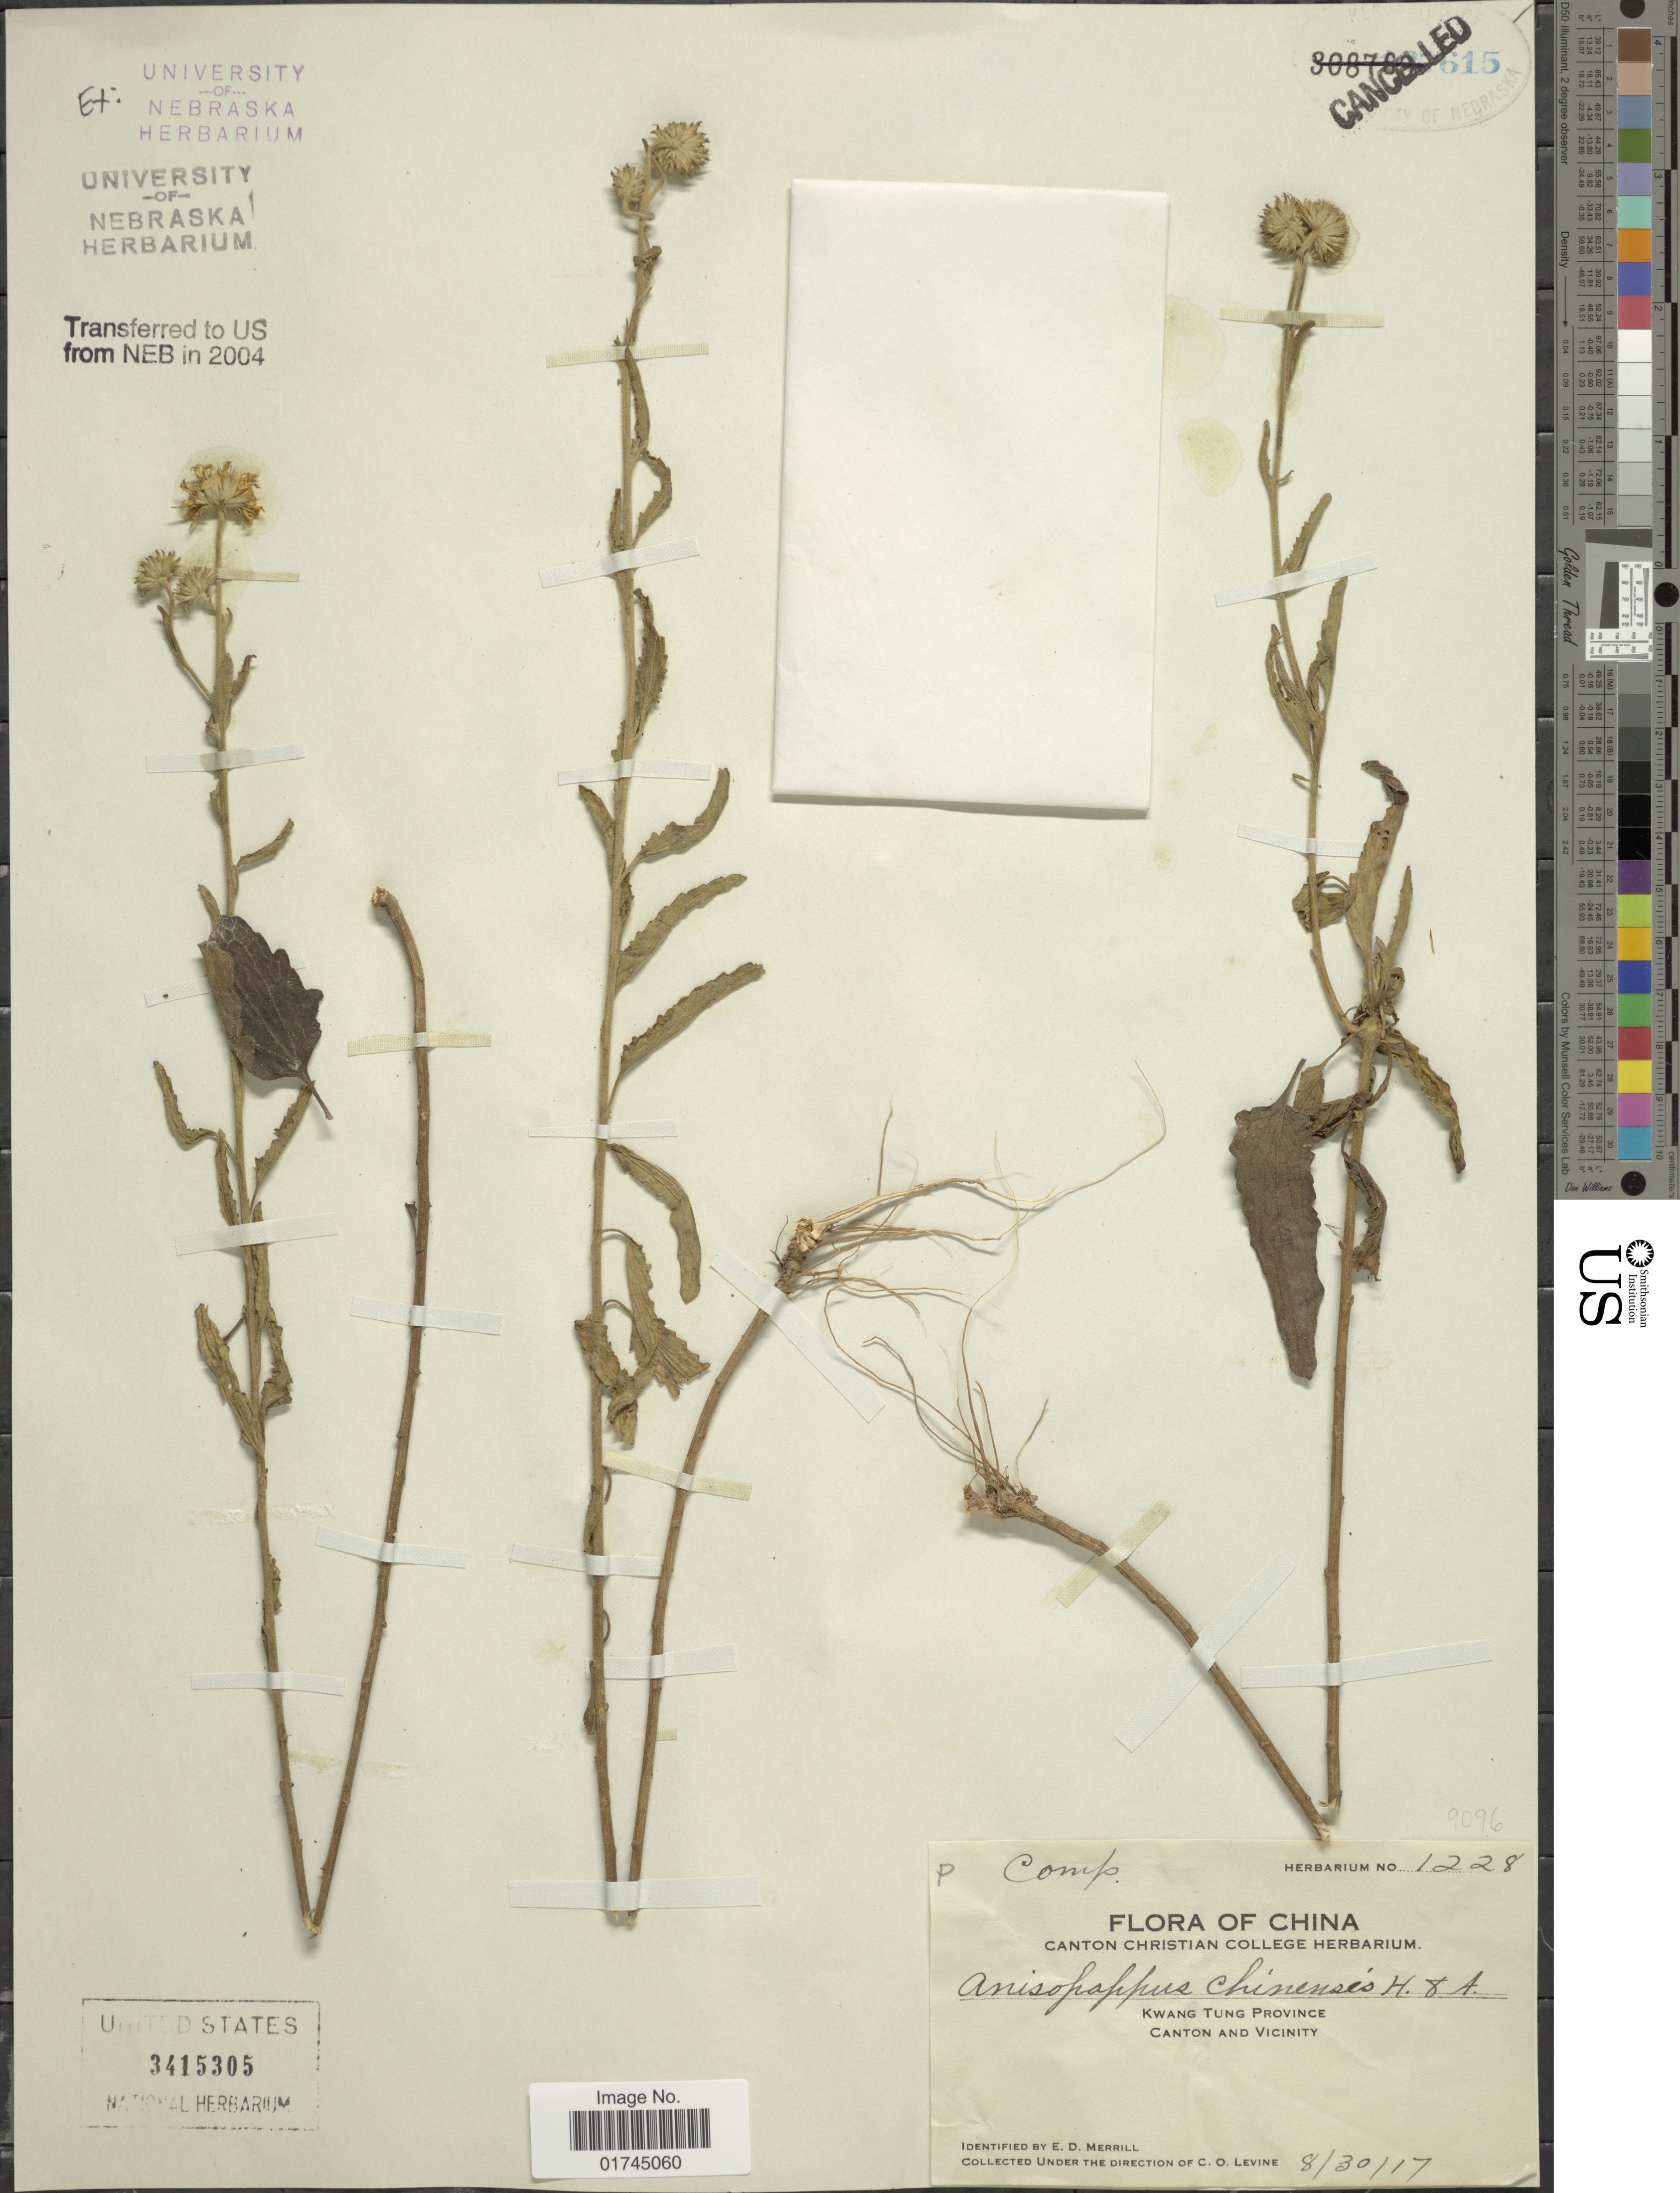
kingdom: Plantae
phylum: Tracheophyta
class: Magnoliopsida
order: Asterales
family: Asteraceae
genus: Anisopappus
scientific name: Anisopappus chinensis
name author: Hook. & Arn.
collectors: C. O. Levine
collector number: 1228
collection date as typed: Transcribed d/m/y: 30/8/17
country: China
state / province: Guangdong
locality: Kwang Tung Province, Canton and Vicinity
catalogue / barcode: US 3415305